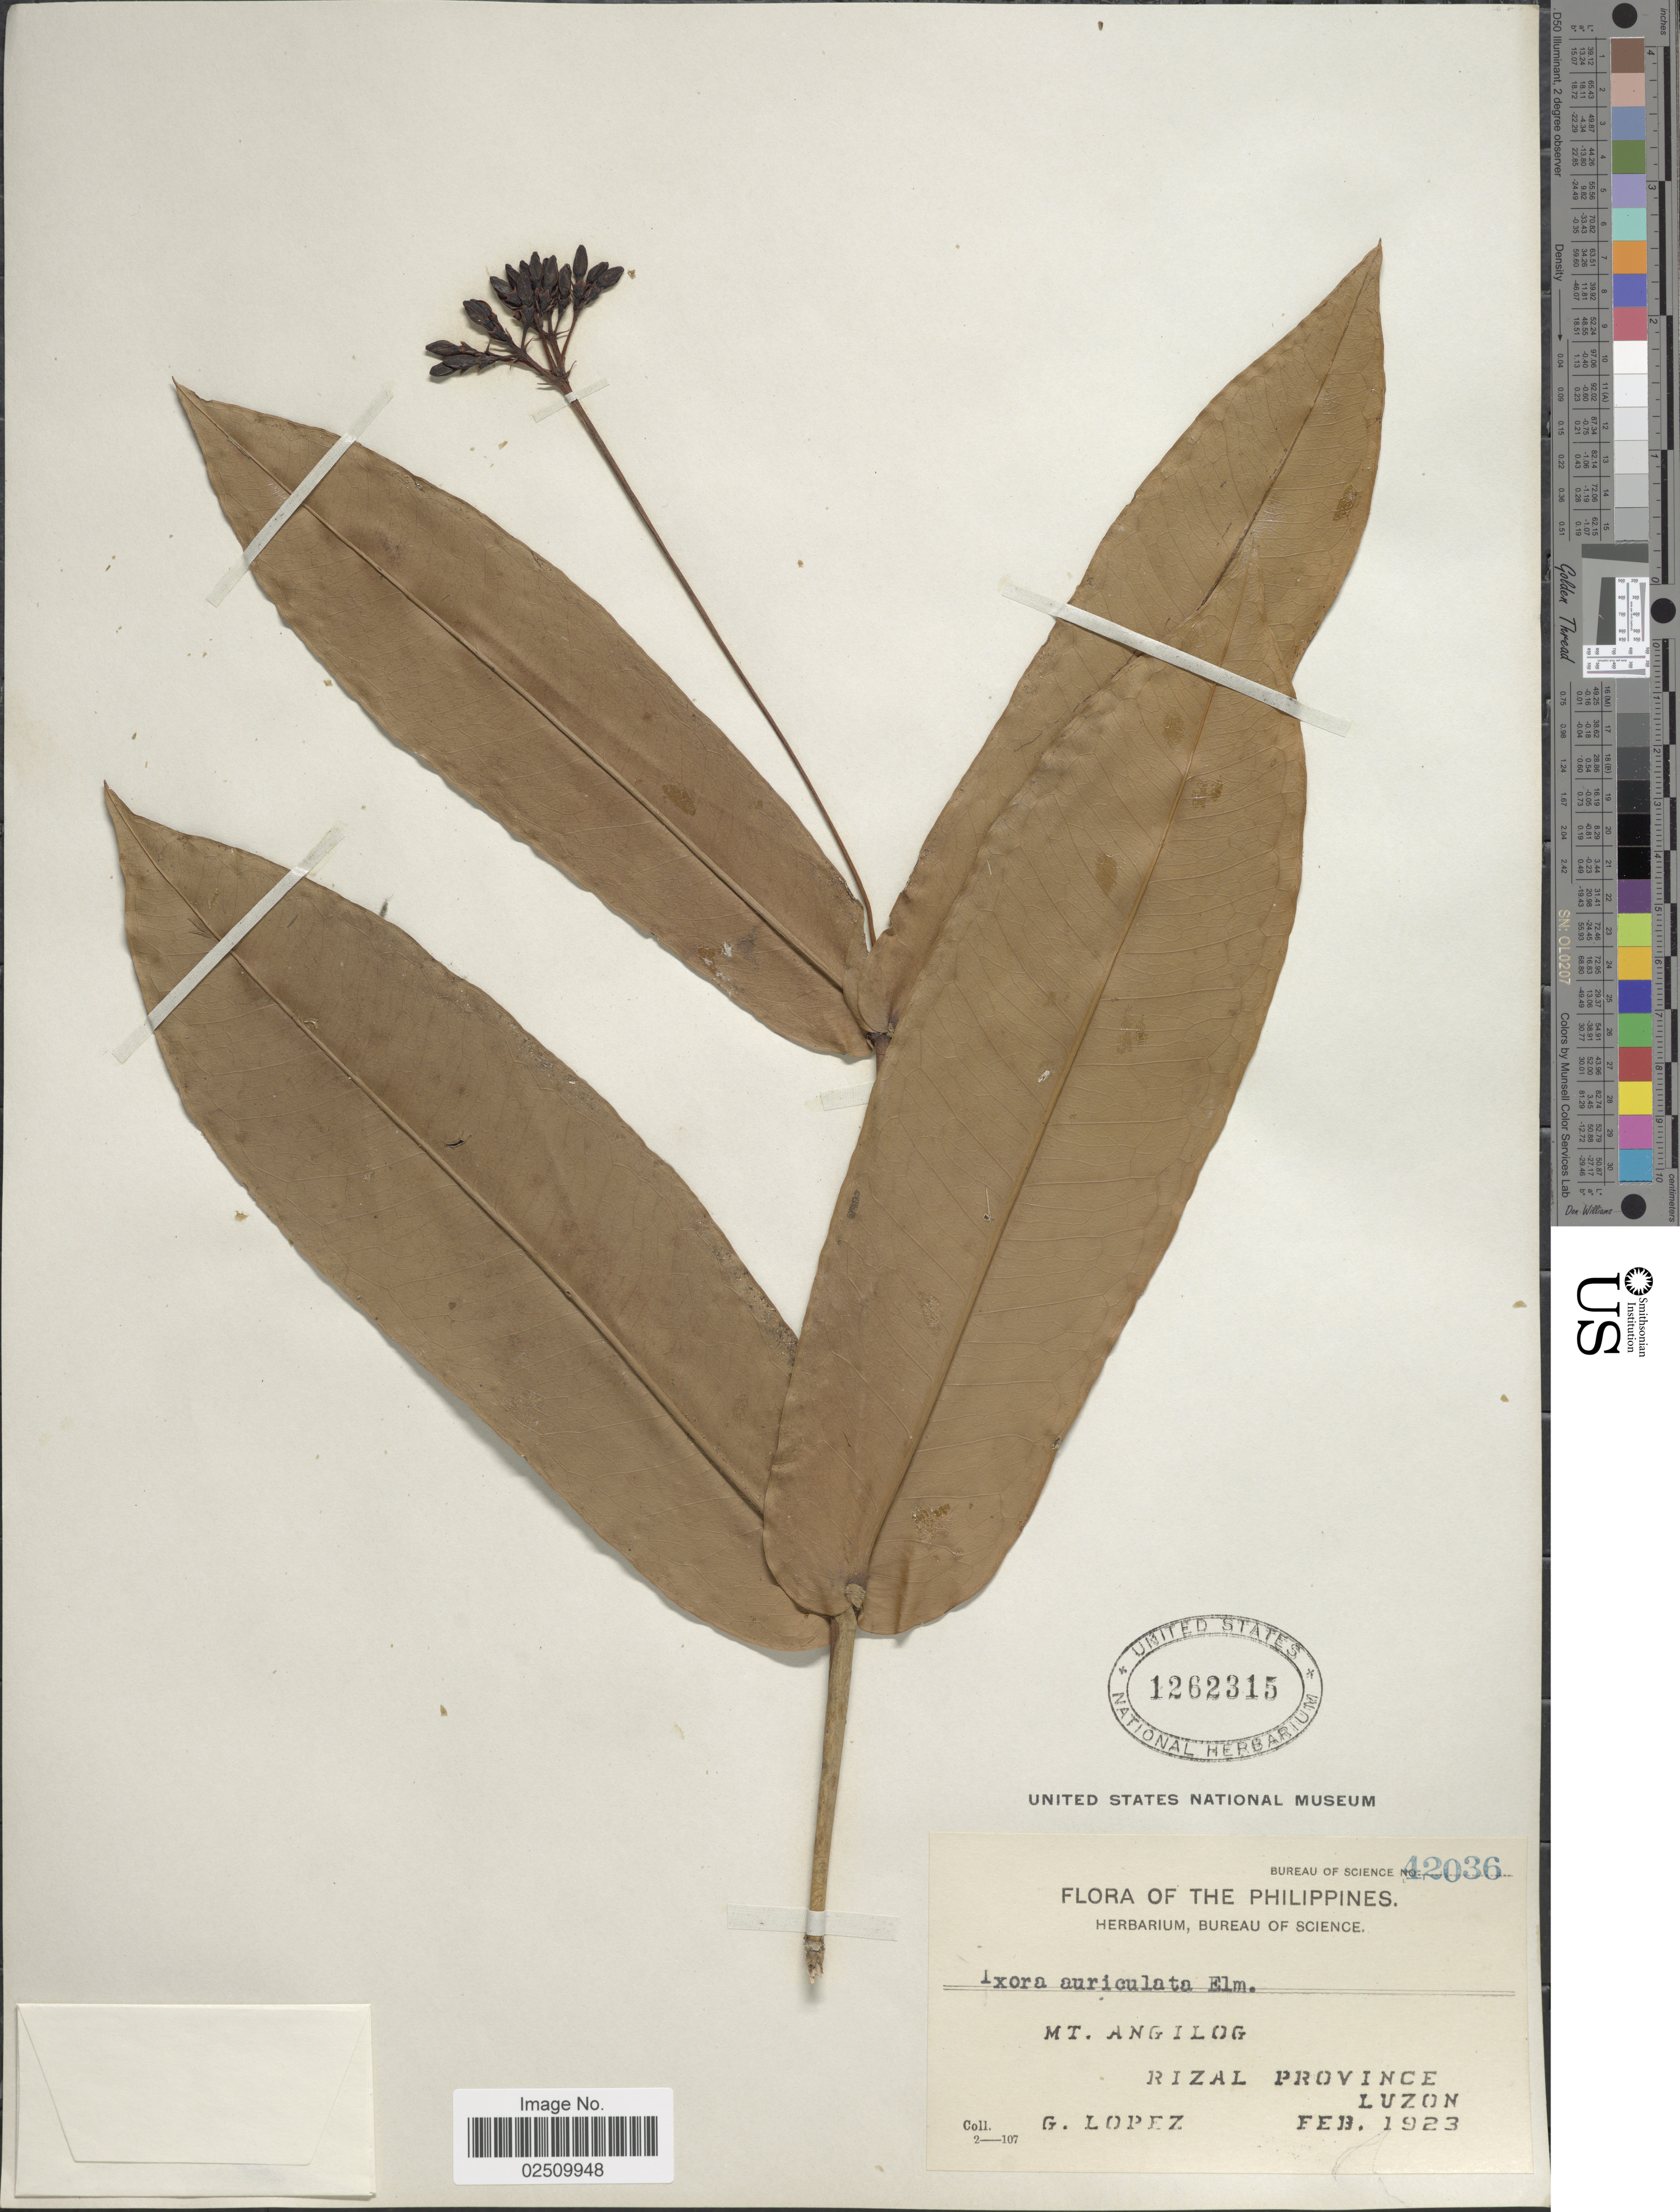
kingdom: Plantae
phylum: Tracheophyta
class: Magnoliopsida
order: Gentianales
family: Rubiaceae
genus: Ixora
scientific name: Ixora auriculata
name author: Elmer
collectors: G. Lopéz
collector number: Bureau of Science 42036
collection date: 1923-02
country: Philippines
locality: Mt. Agilog, Rizal Province Luzon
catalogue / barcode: US 1262315